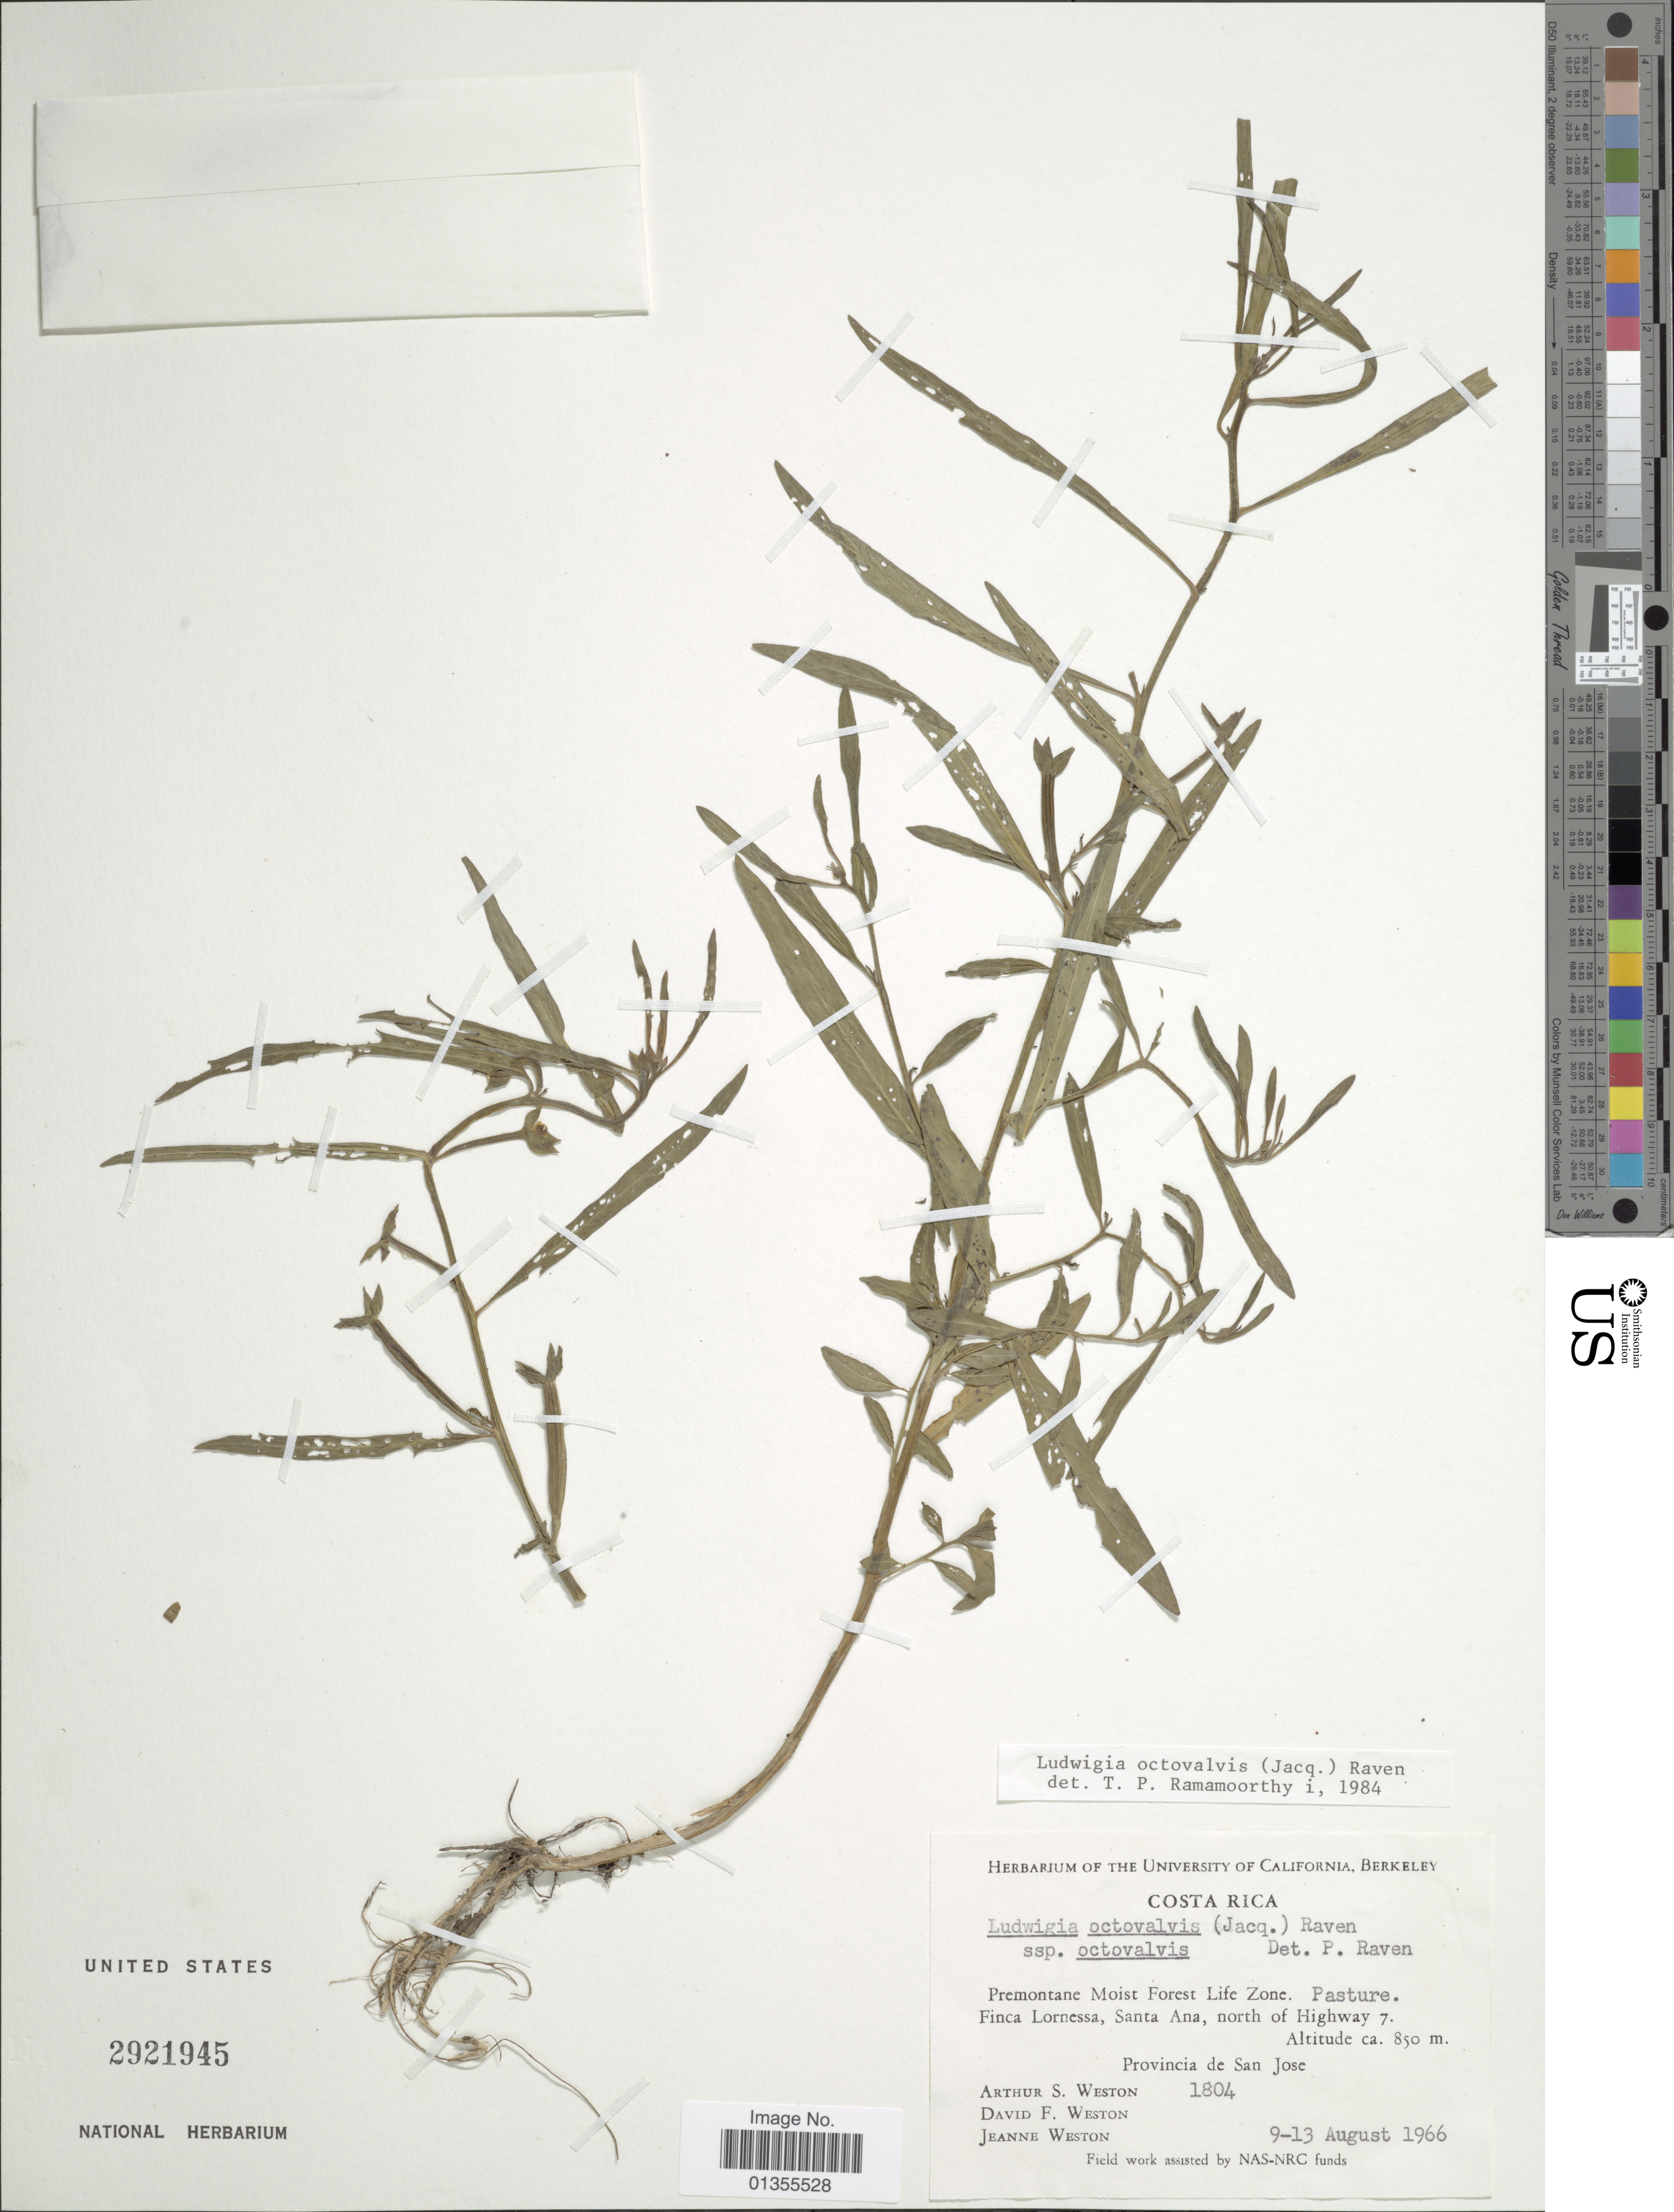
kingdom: Plantae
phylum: Tracheophyta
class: Magnoliopsida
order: Myrtales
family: Onagraceae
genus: Ludwigia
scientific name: Ludwigia octovalvis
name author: (Jacq.) P.H. Raven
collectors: A. Weston, D. Weston & J. Weston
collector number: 1804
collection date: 1966-08-09/1966-08-13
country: Costa Rica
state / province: San José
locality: Premontane Moist Forest Life Zone. Pasture. Finca Lornessa, Santa Ana, north of Highway 7. Provincia de San Jose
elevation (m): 850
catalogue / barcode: US 2921945